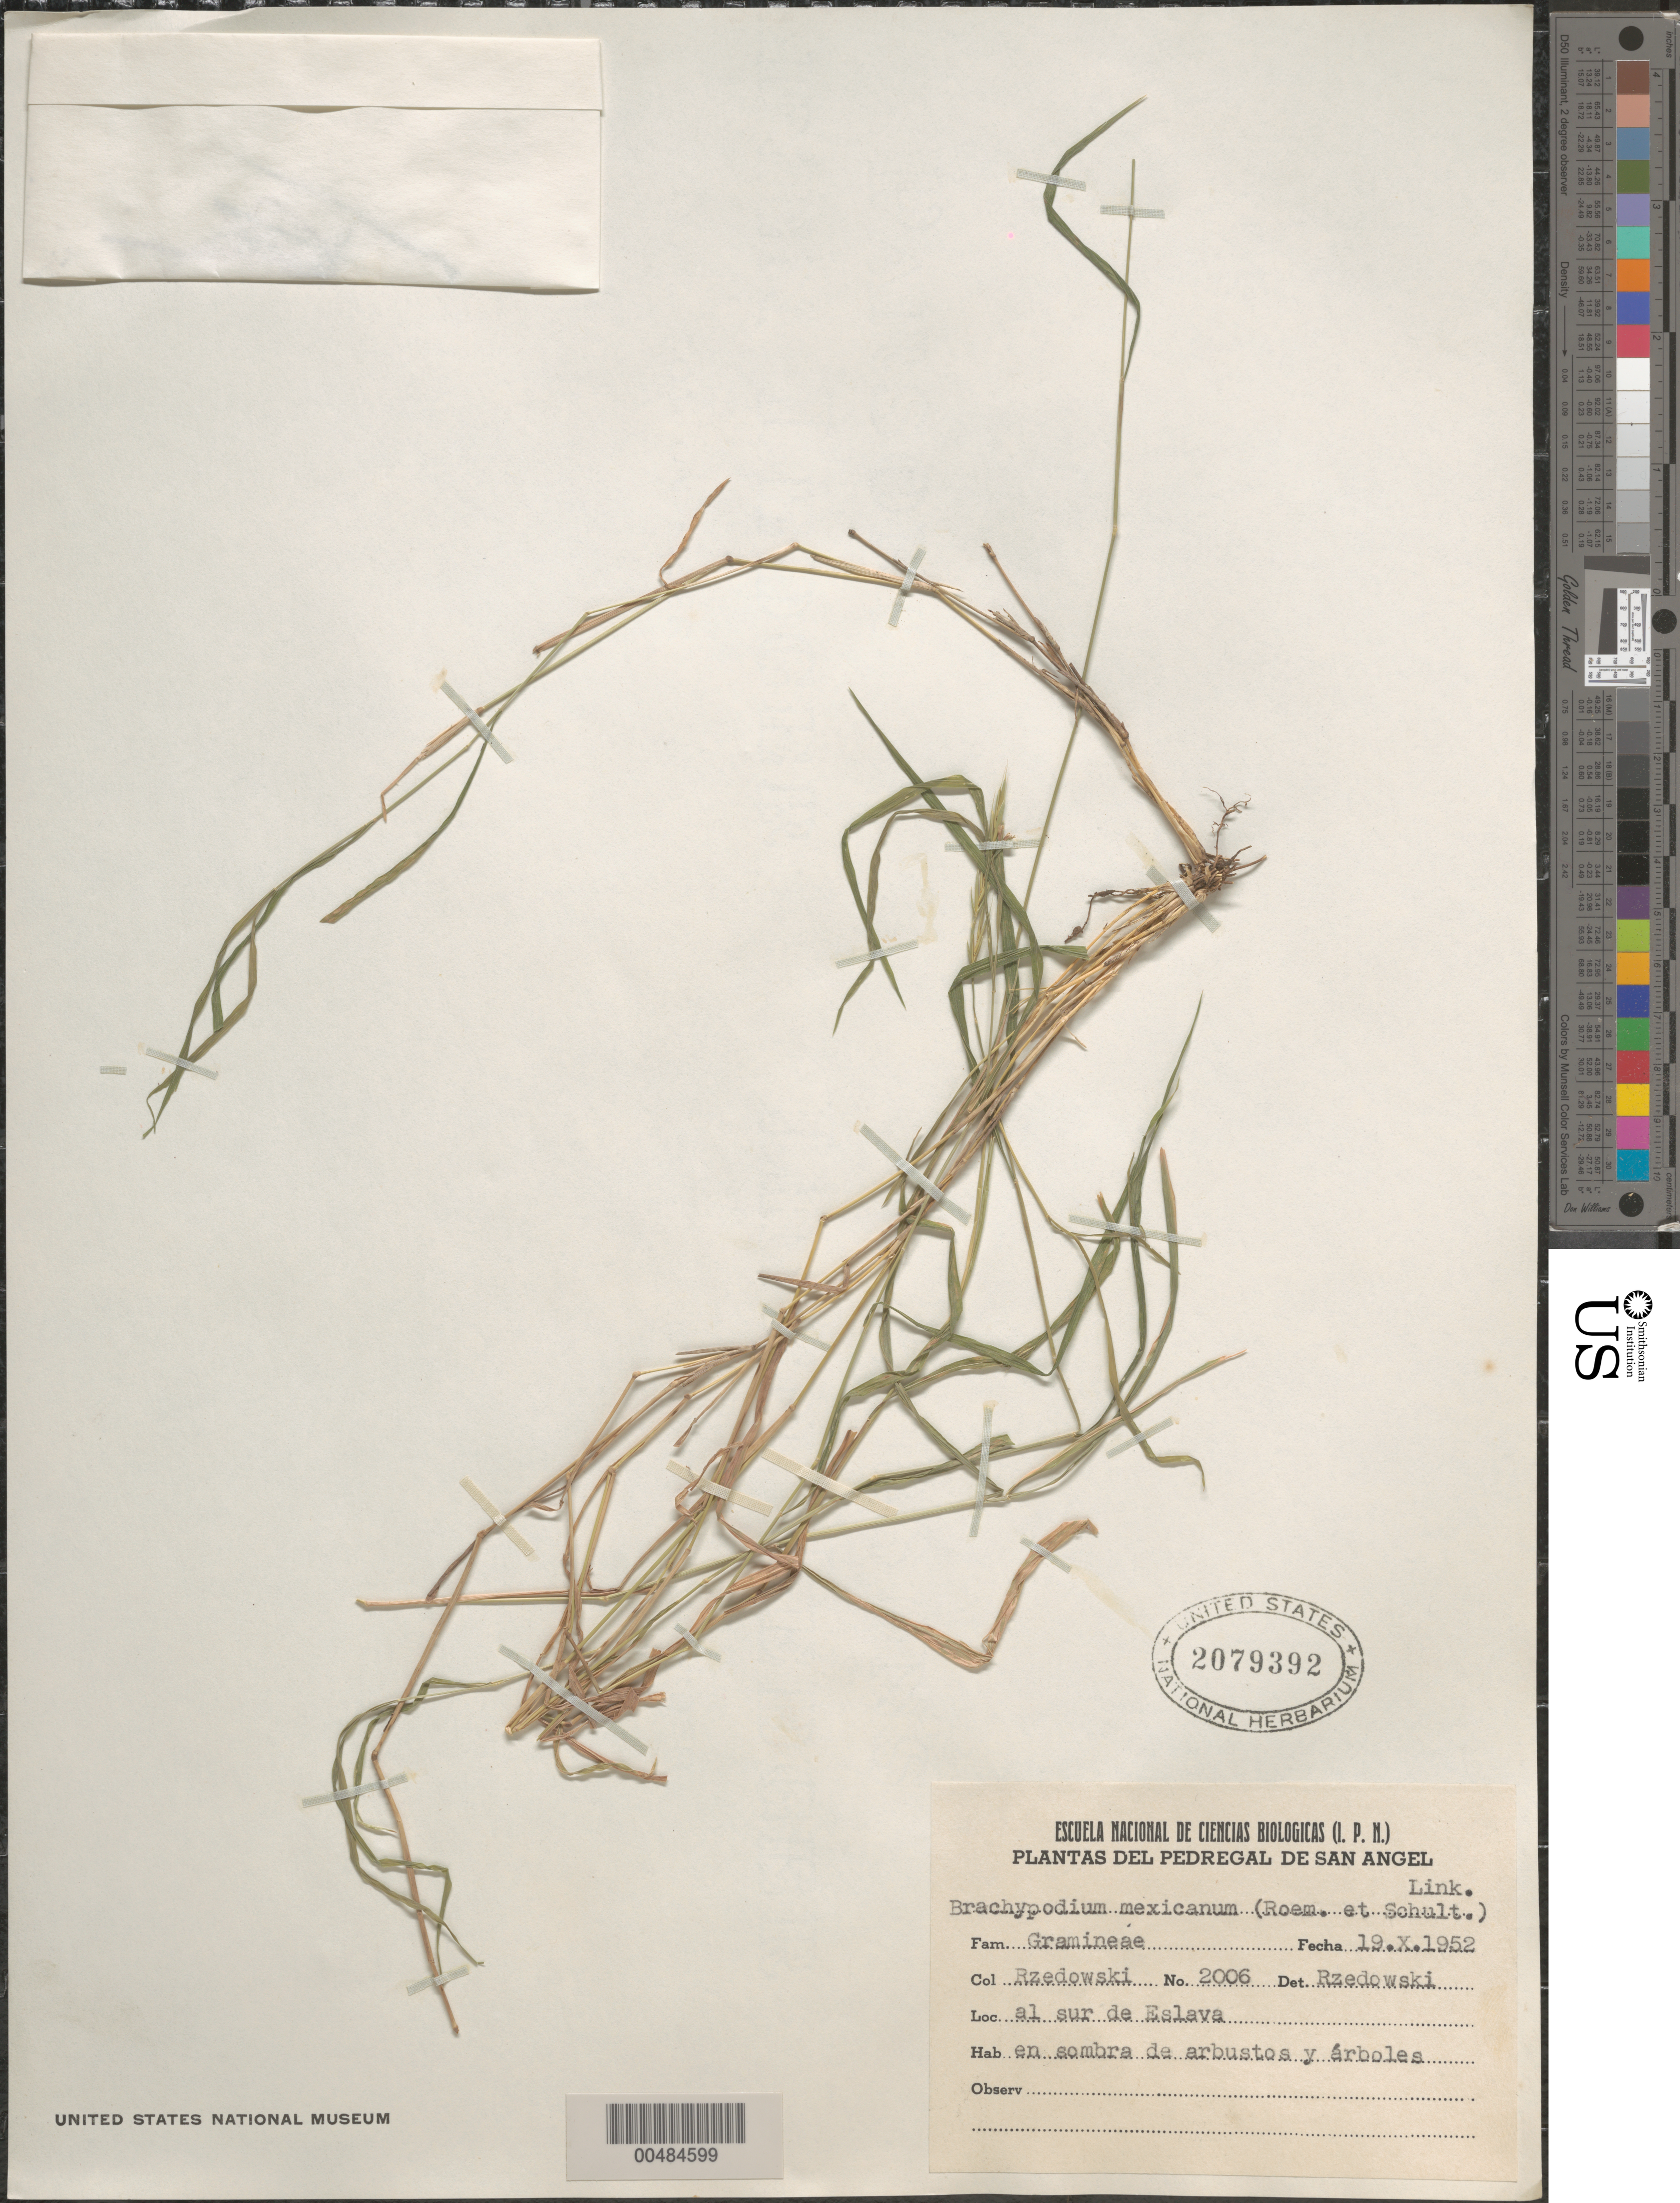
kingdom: Plantae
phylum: Tracheophyta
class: Liliopsida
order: Poales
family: Poaceae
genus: Brachypodium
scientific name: Brachypodium mexicanum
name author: (Roem. & Schult.) Link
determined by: Rzedowski, J.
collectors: J. Rzedowski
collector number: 2006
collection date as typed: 19 Oct 1952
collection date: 1952-10-19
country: Mexico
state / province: Distrito Federal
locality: Pedregal de San Angel, al sur de Eslava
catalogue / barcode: US 2079392